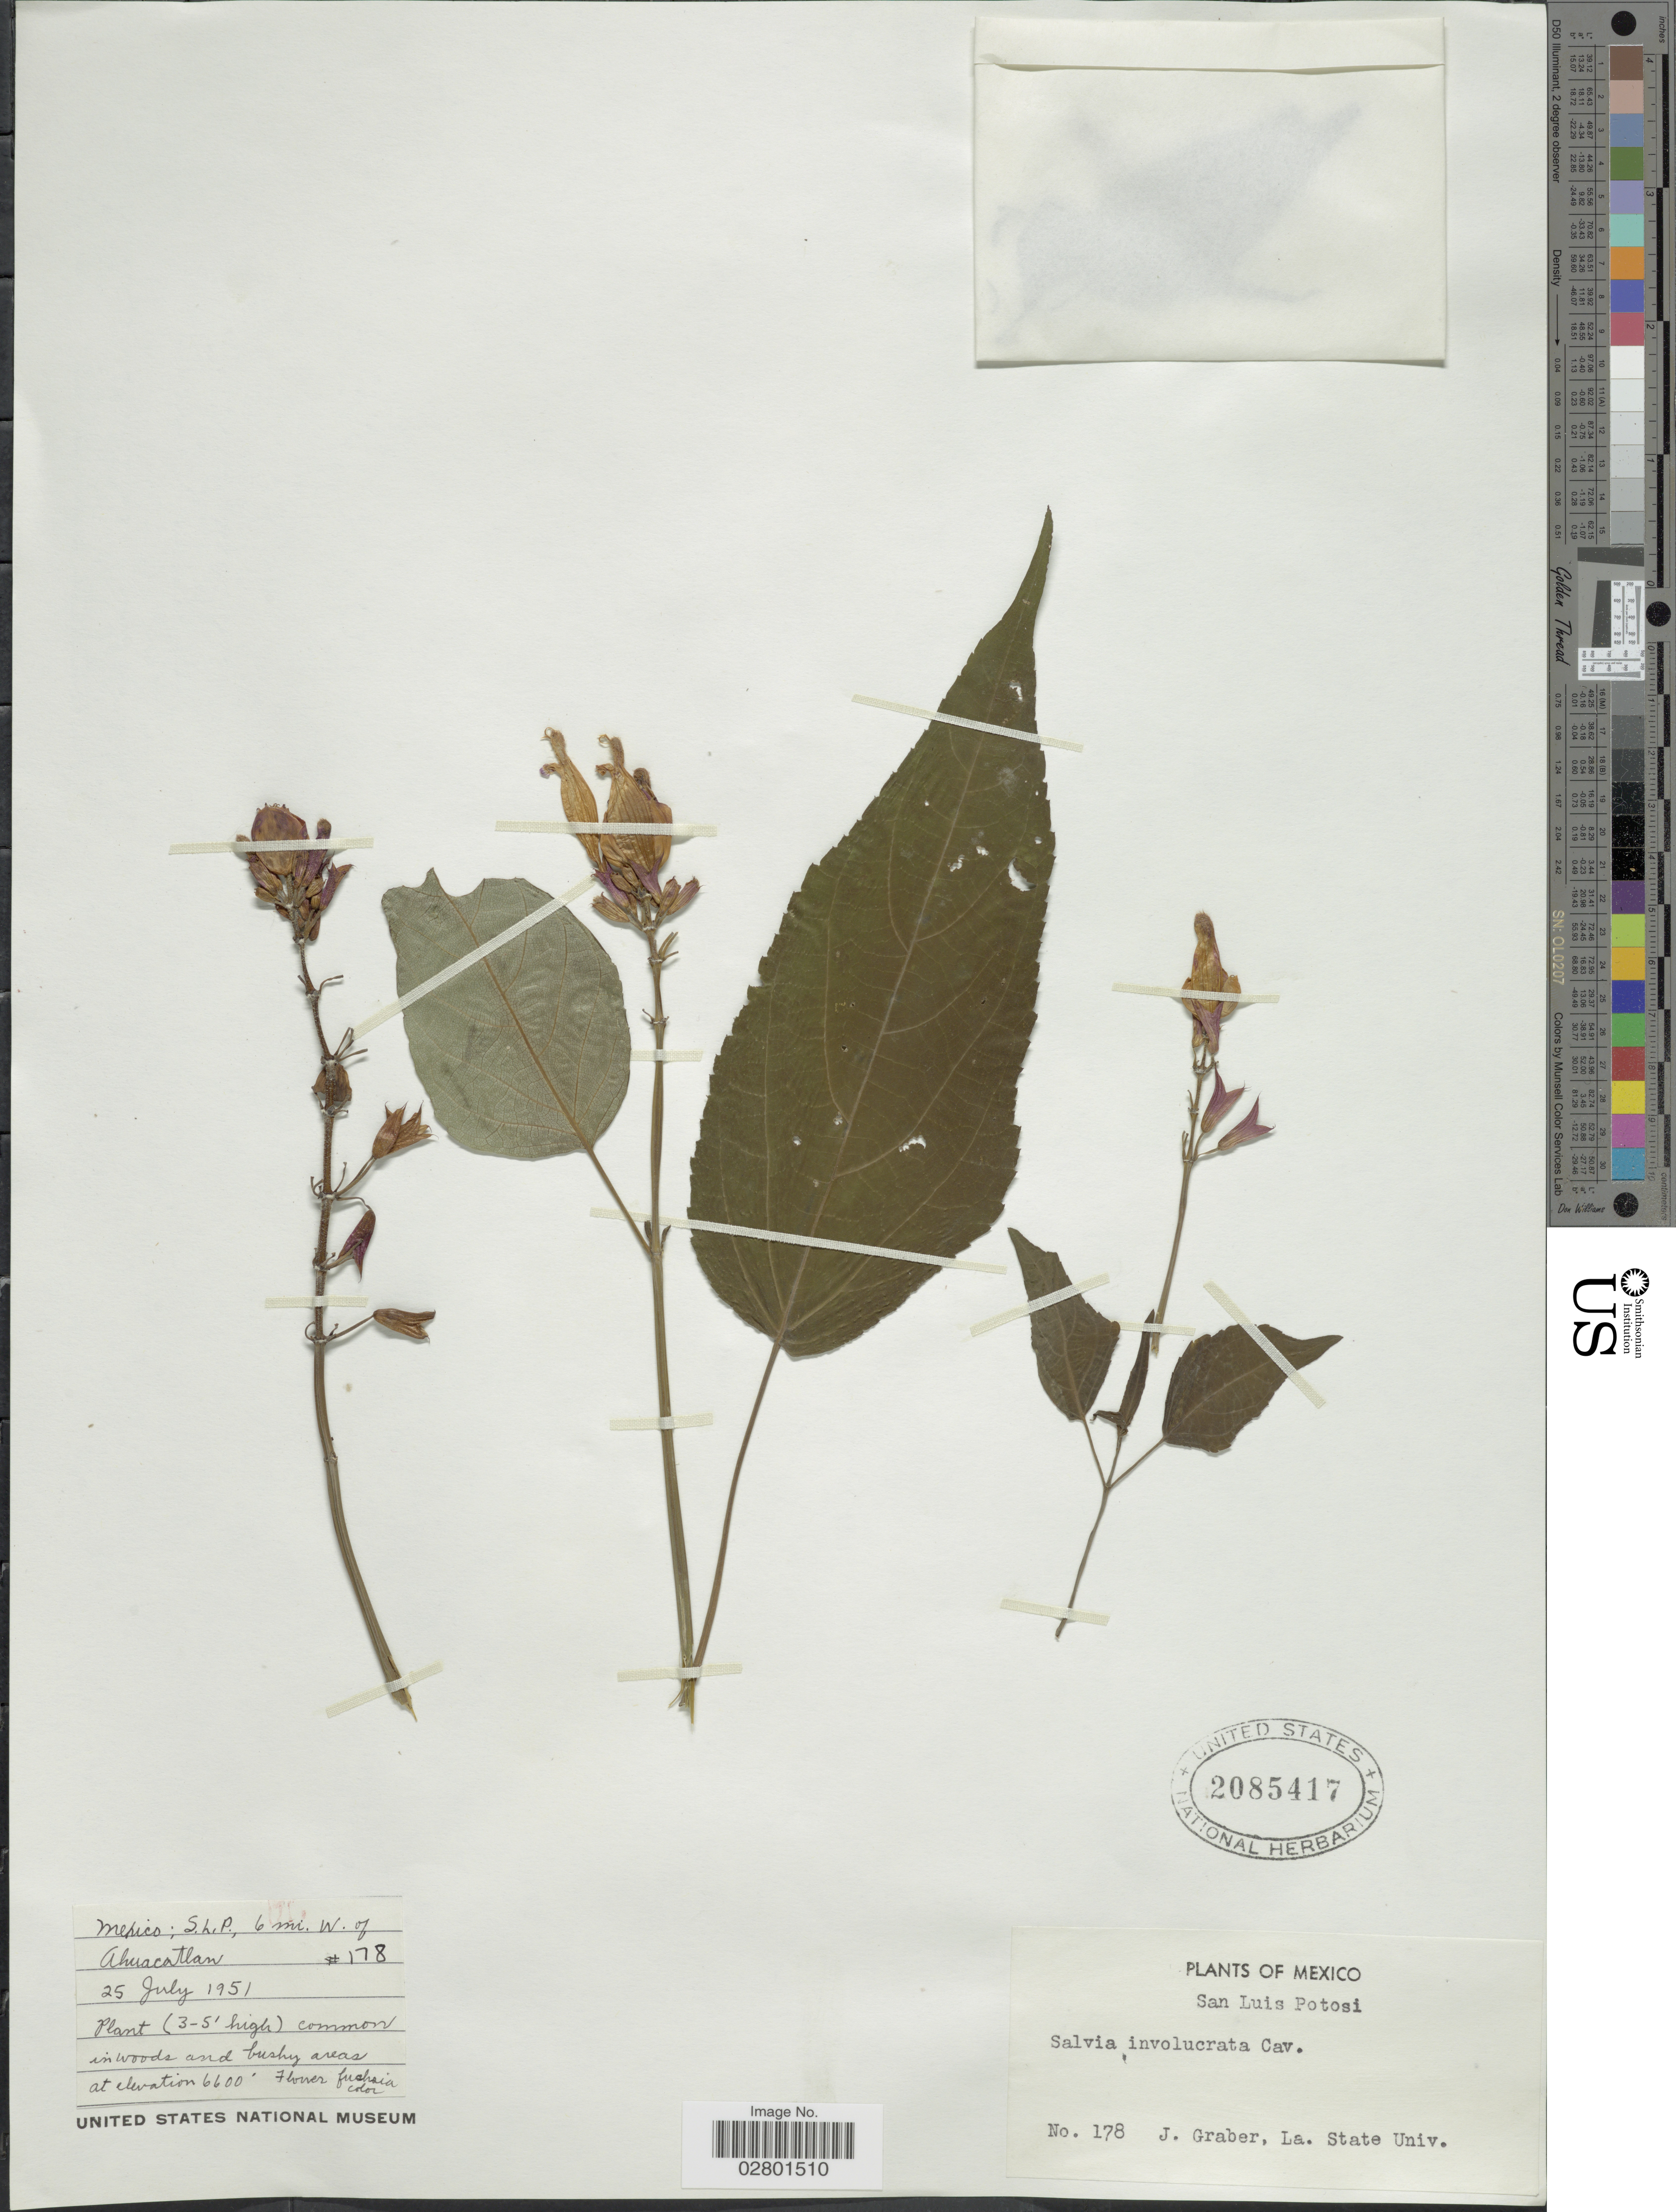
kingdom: Plantae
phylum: Tracheophyta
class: Magnoliopsida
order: Lamiales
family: Lamiaceae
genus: Salvia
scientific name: Salvia involucrata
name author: Cav.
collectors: J. Graber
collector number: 178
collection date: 1951-07-25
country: Mexico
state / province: San Luis Potosí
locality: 6 mi. W. of Ahuacathan.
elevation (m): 2012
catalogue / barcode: US 2085417